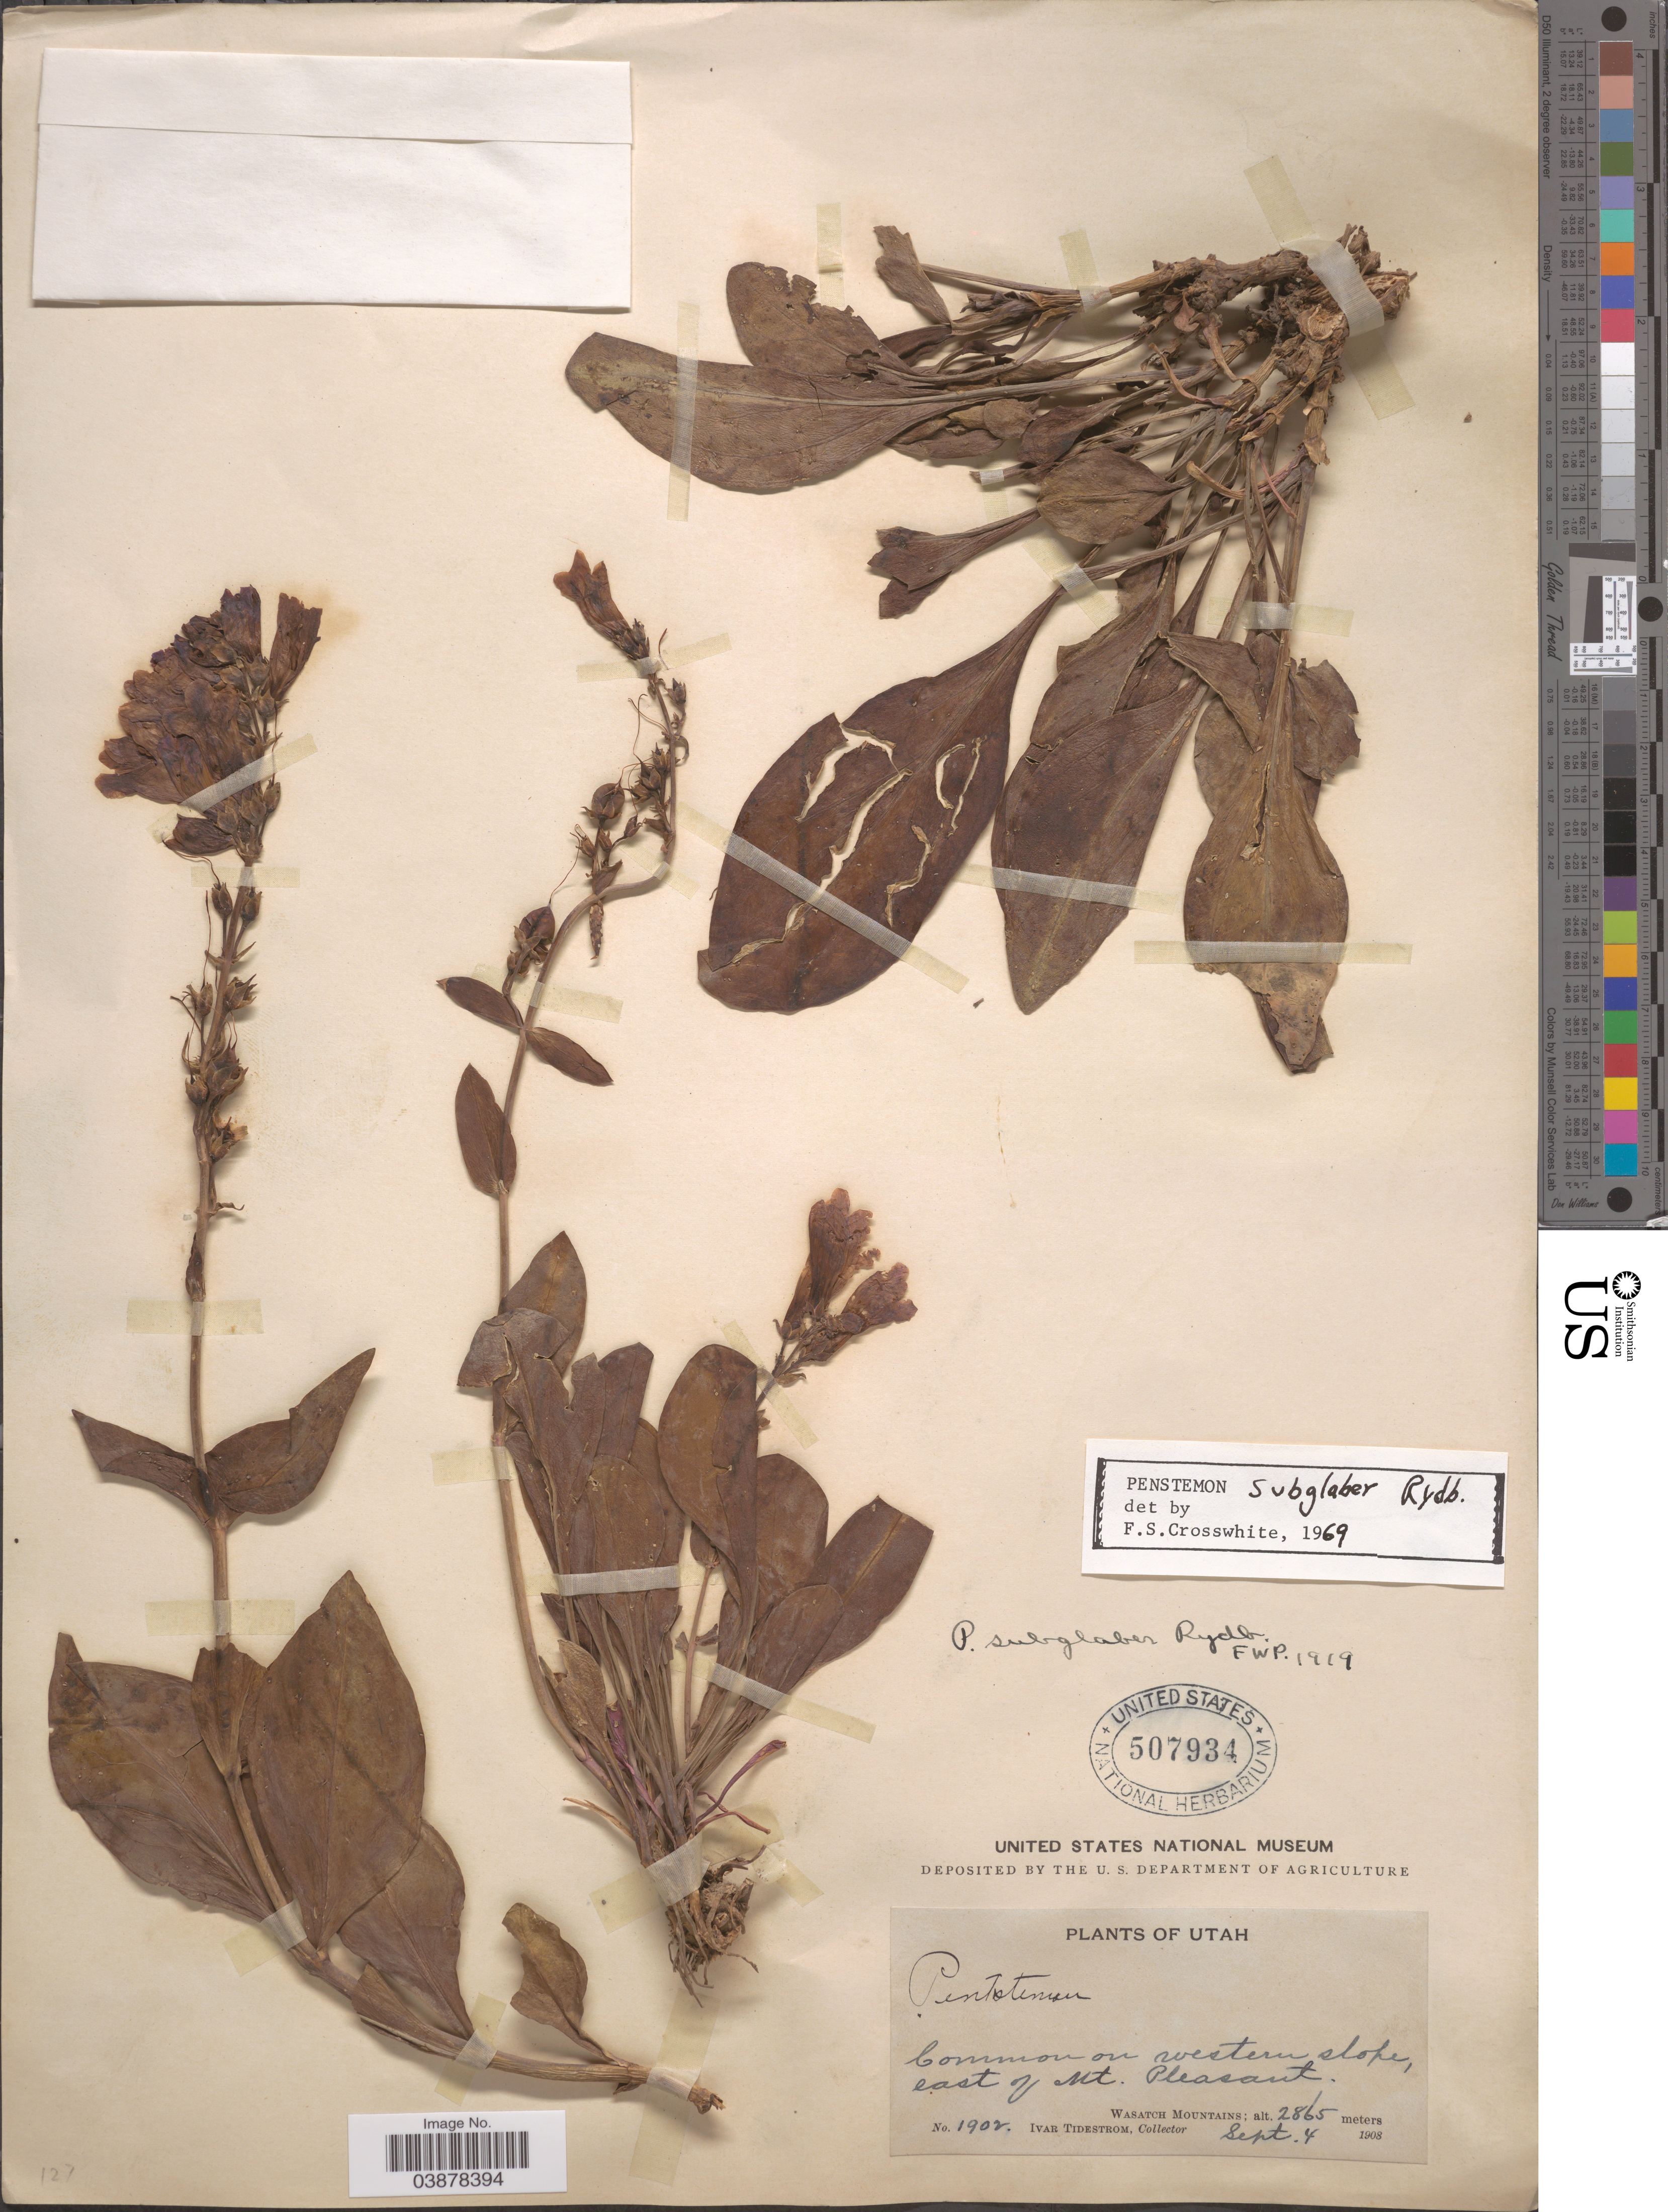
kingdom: Plantae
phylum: Tracheophyta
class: Magnoliopsida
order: Lamiales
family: Plantaginaceae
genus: Penstemon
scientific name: Penstemon subglaber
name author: Rydb.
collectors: I. F. Tidestrom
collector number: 1902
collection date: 1908-09-04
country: United States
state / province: Utah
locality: On western slope, east of Mt. Pleasant. Wasatch Mountains.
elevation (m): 2865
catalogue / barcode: US 507634